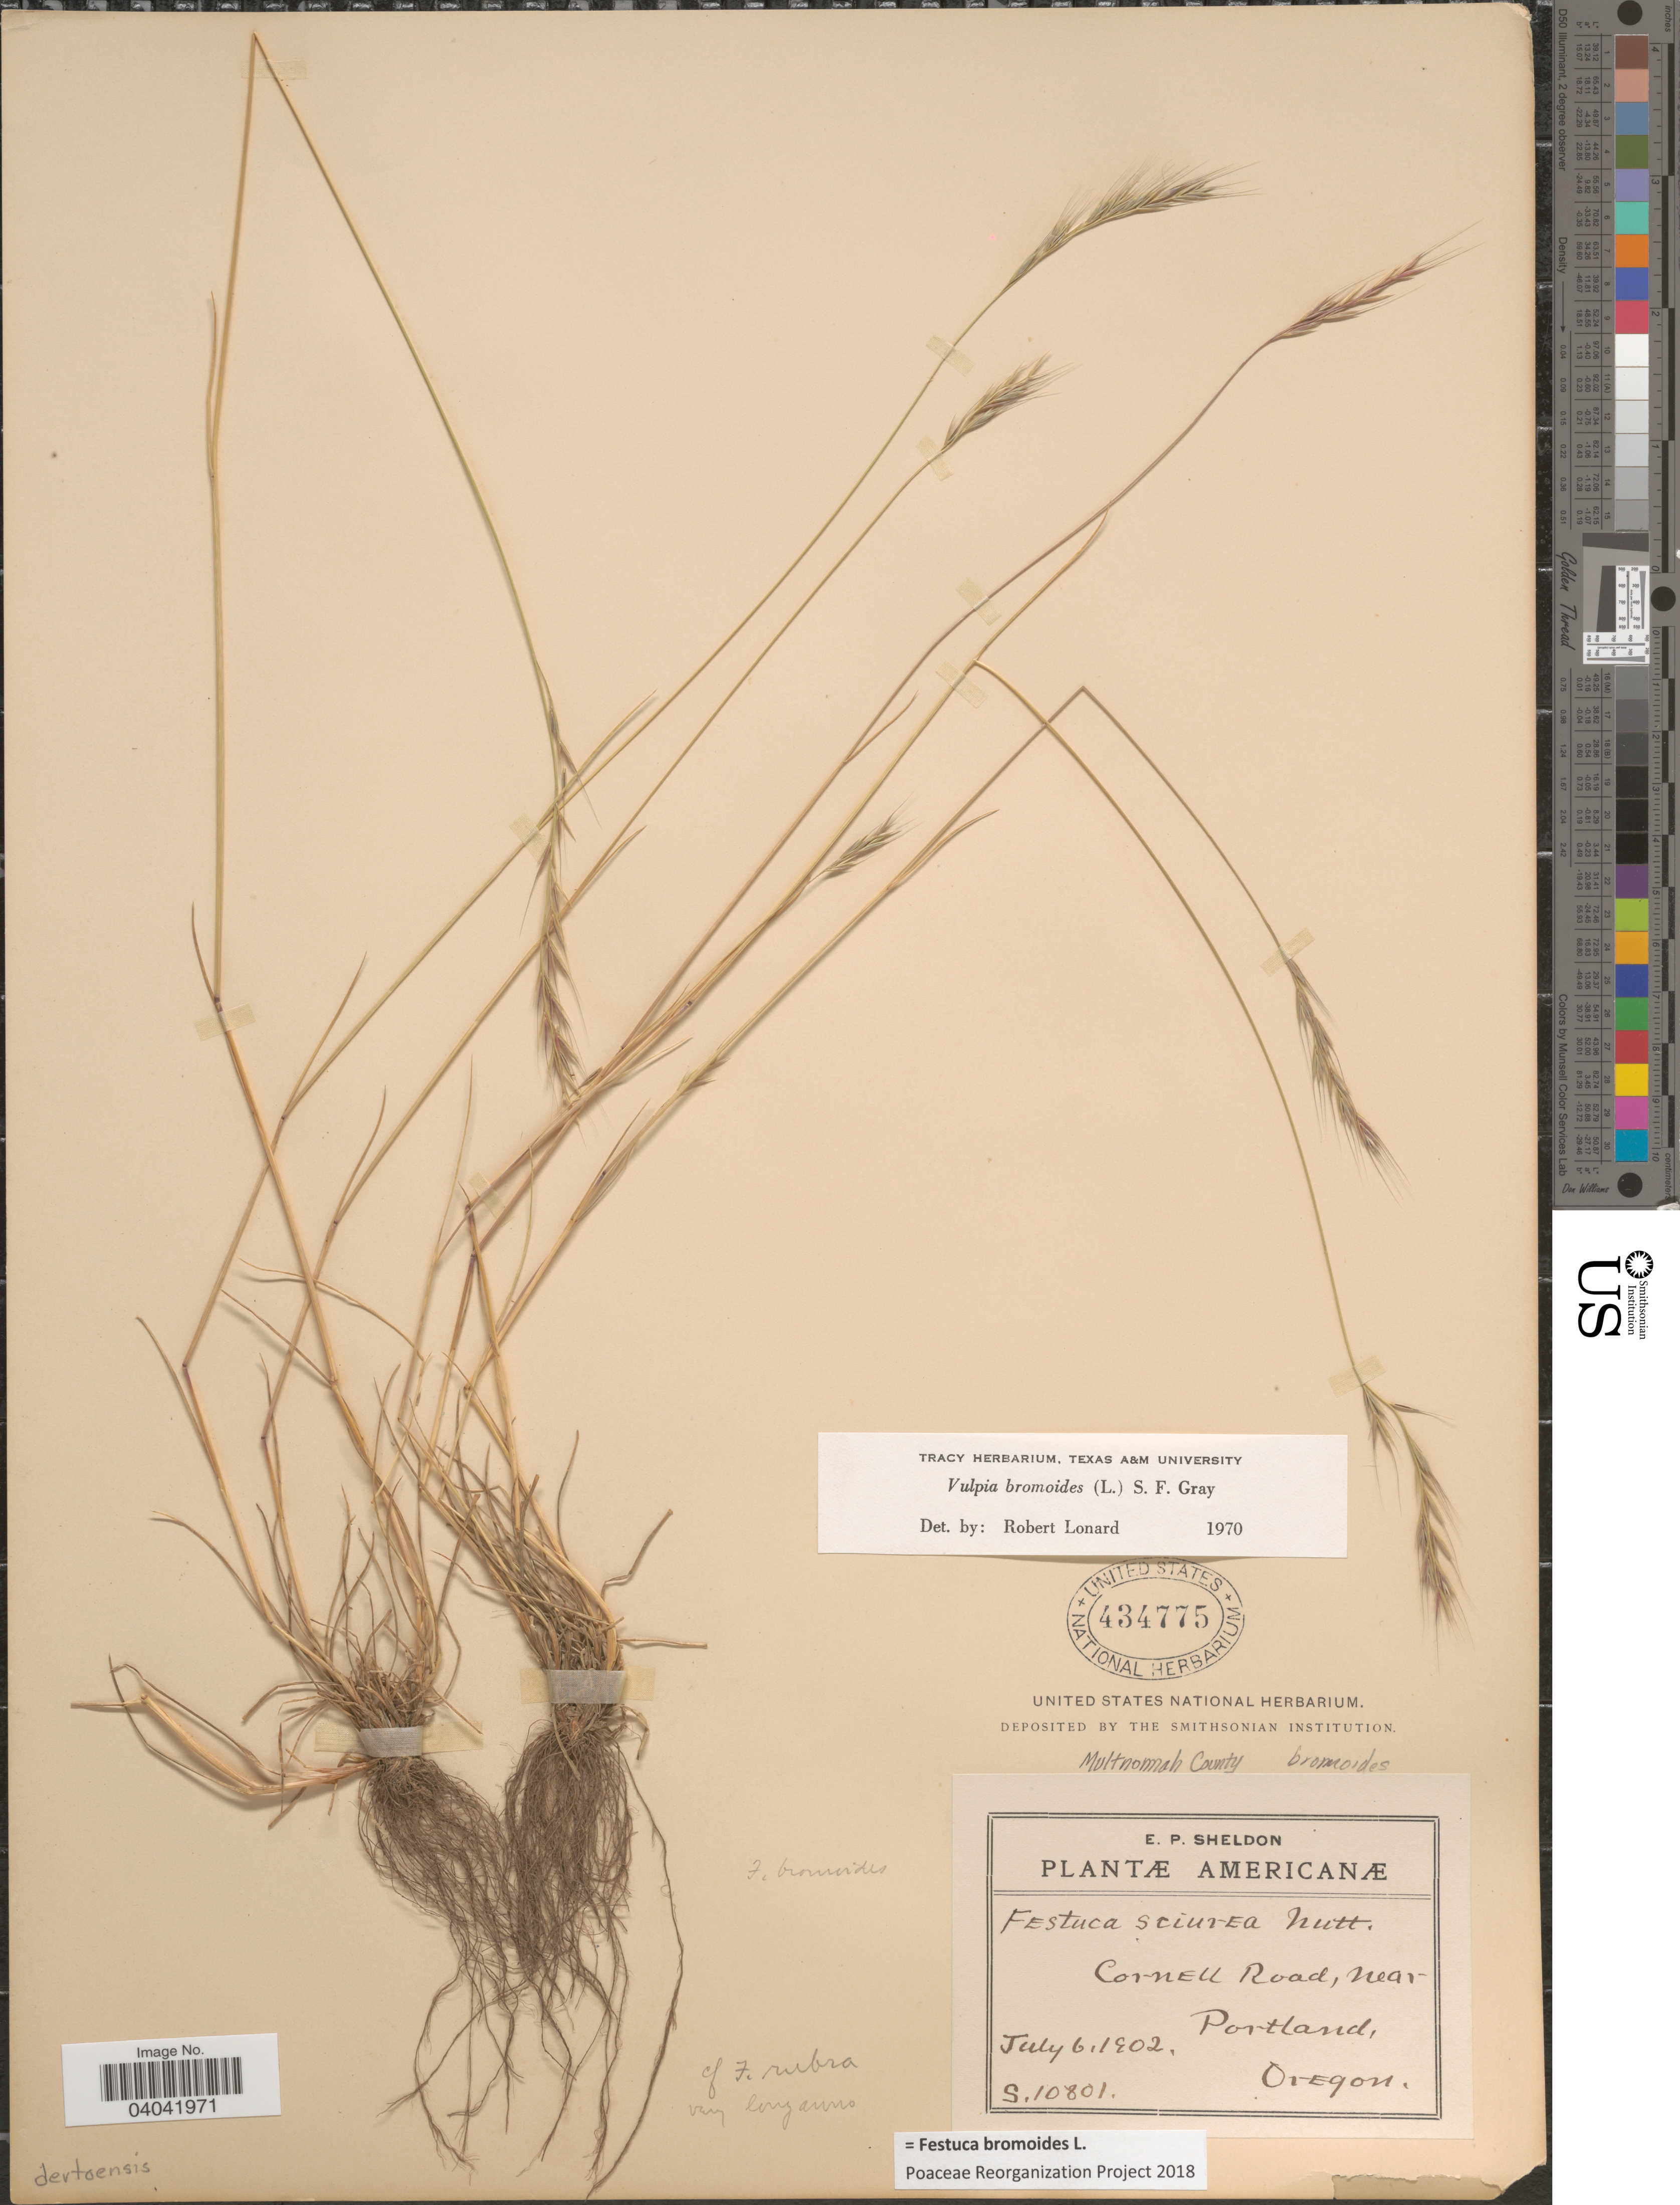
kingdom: Plantae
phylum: Tracheophyta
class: Liliopsida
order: Poales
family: Poaceae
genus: Festuca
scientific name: Festuca bromoides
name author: L.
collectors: E. P. Sheldon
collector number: S.10801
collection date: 1902-07-06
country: United States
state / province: Oregon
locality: Multnomah County. Cornell Road, near Portland.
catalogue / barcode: US 434775